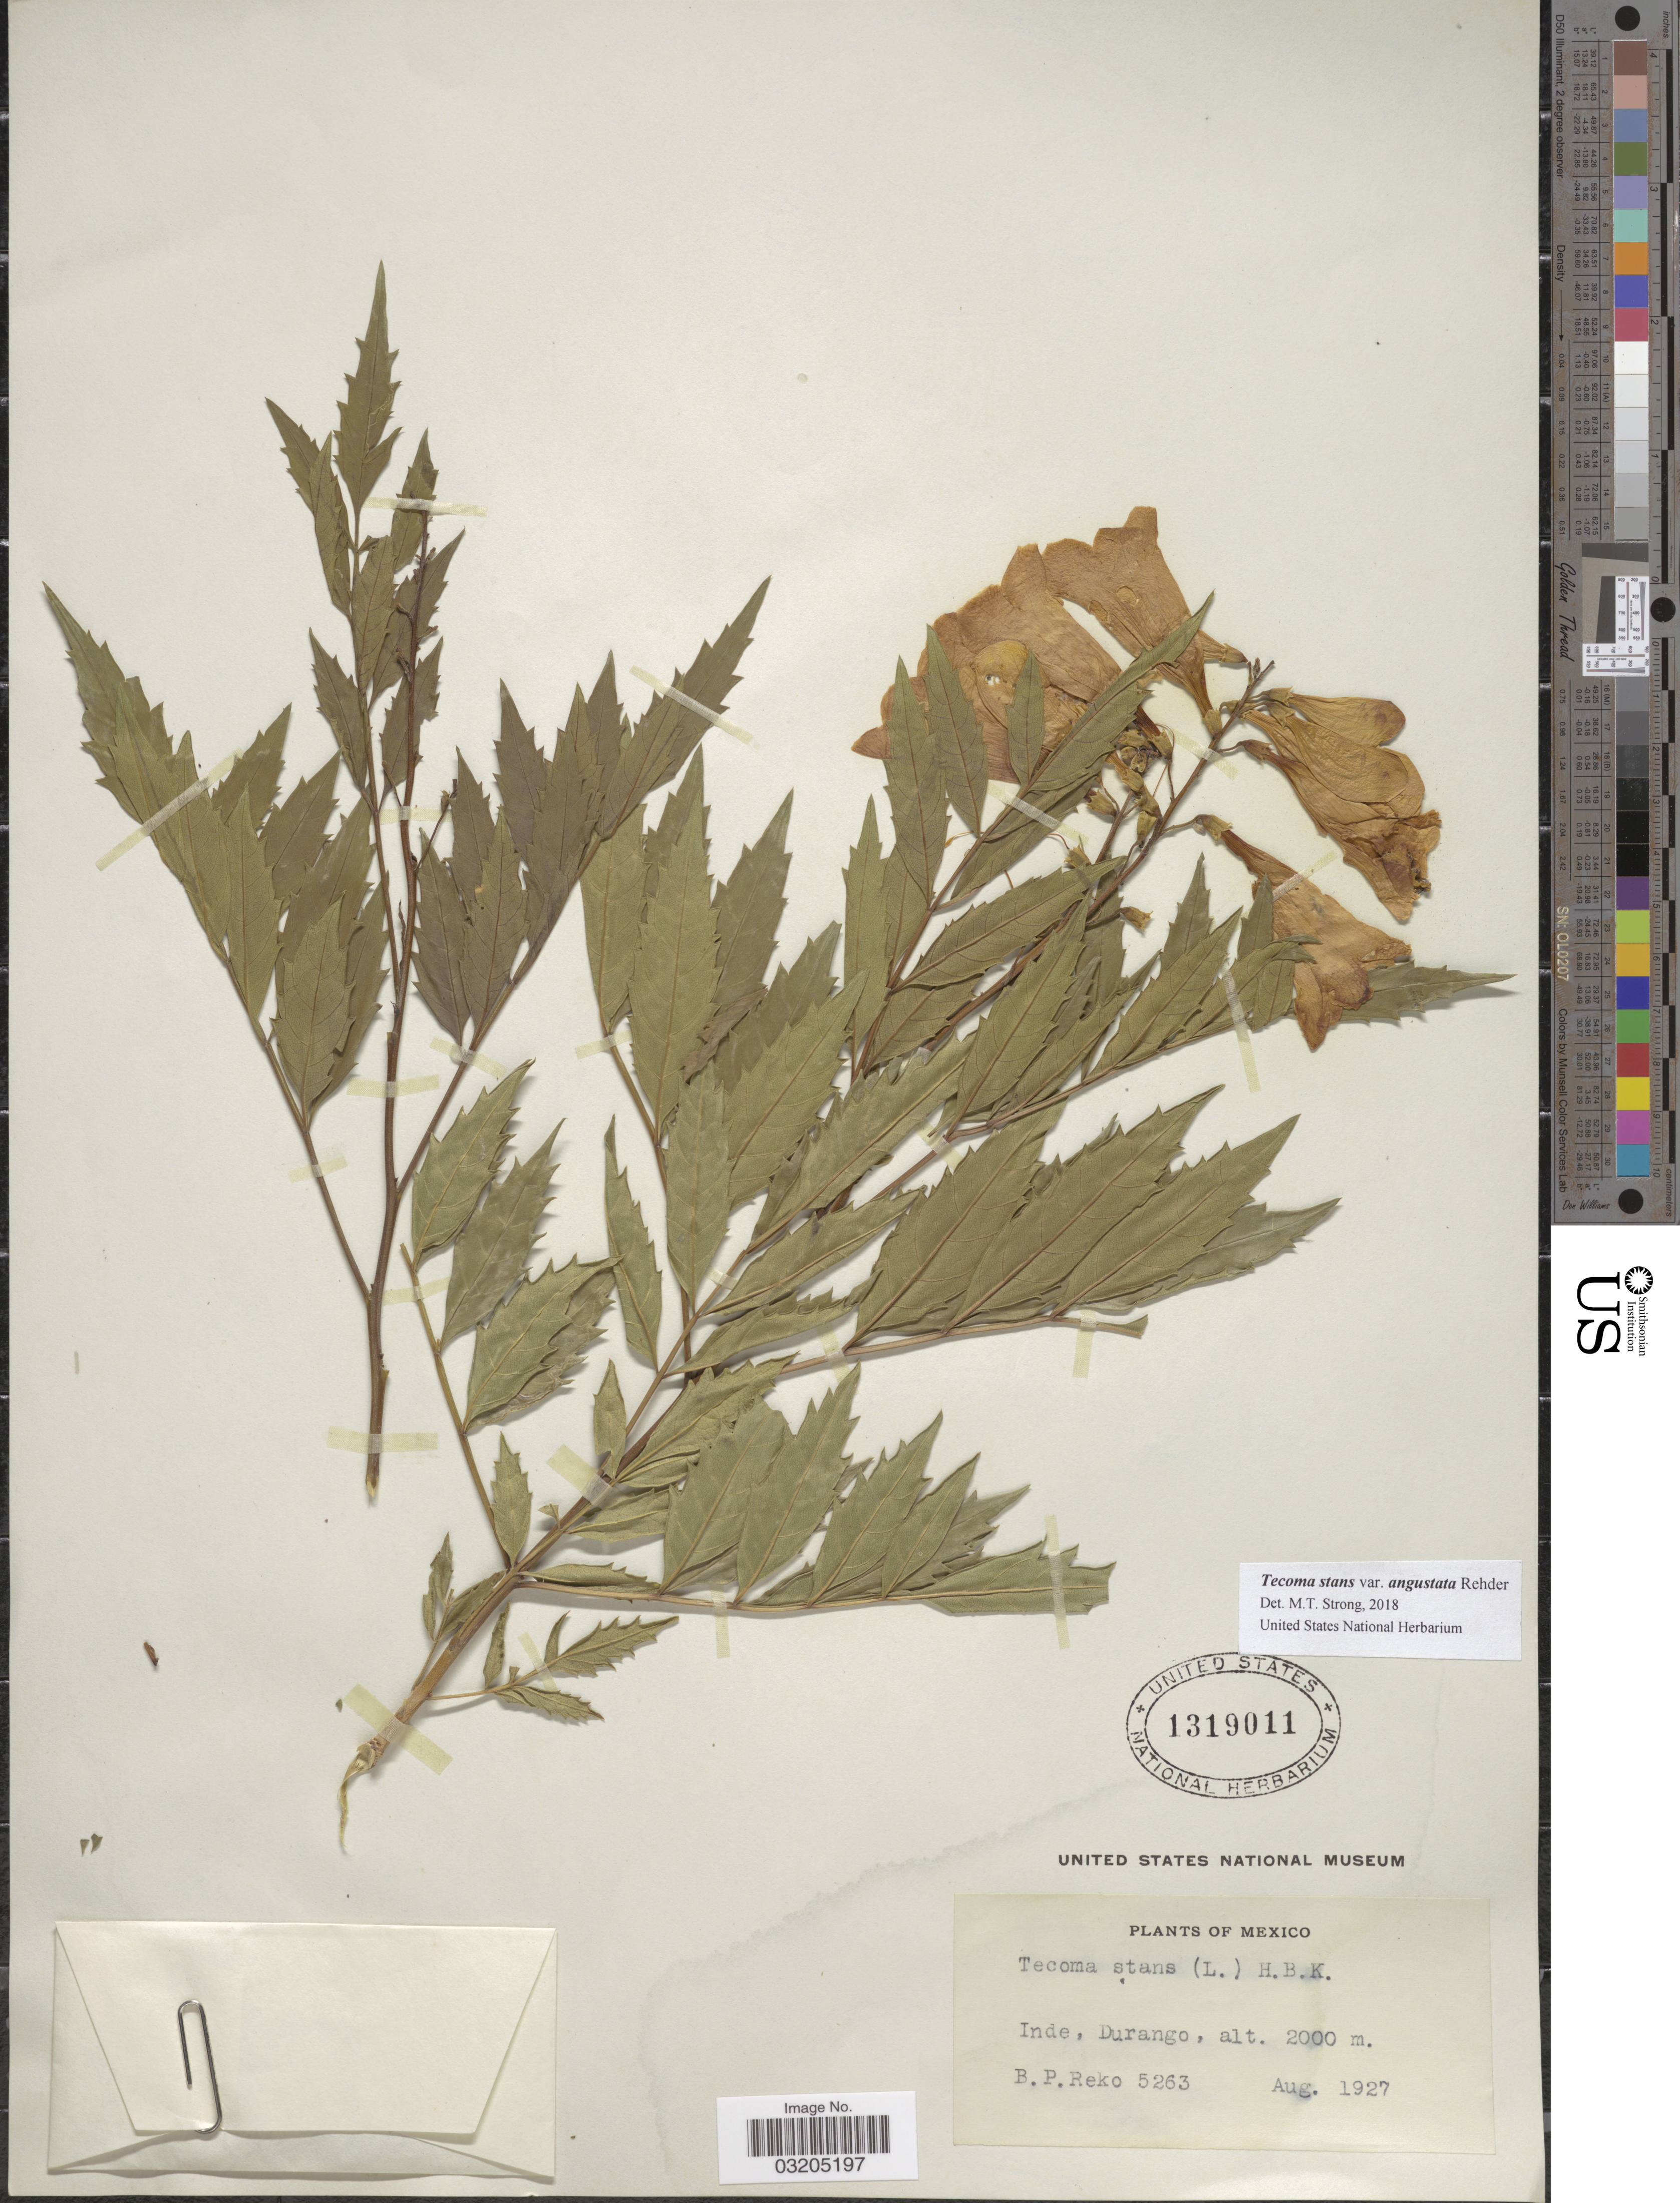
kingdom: Plantae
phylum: Tracheophyta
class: Magnoliopsida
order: Lamiales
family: Bignoniaceae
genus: Tecoma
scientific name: Tecoma stans var. angustata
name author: Rehder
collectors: B. P. Reko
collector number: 5263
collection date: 1927-08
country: Mexico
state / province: Durango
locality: Inde.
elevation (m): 2000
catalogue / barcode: US 1319011